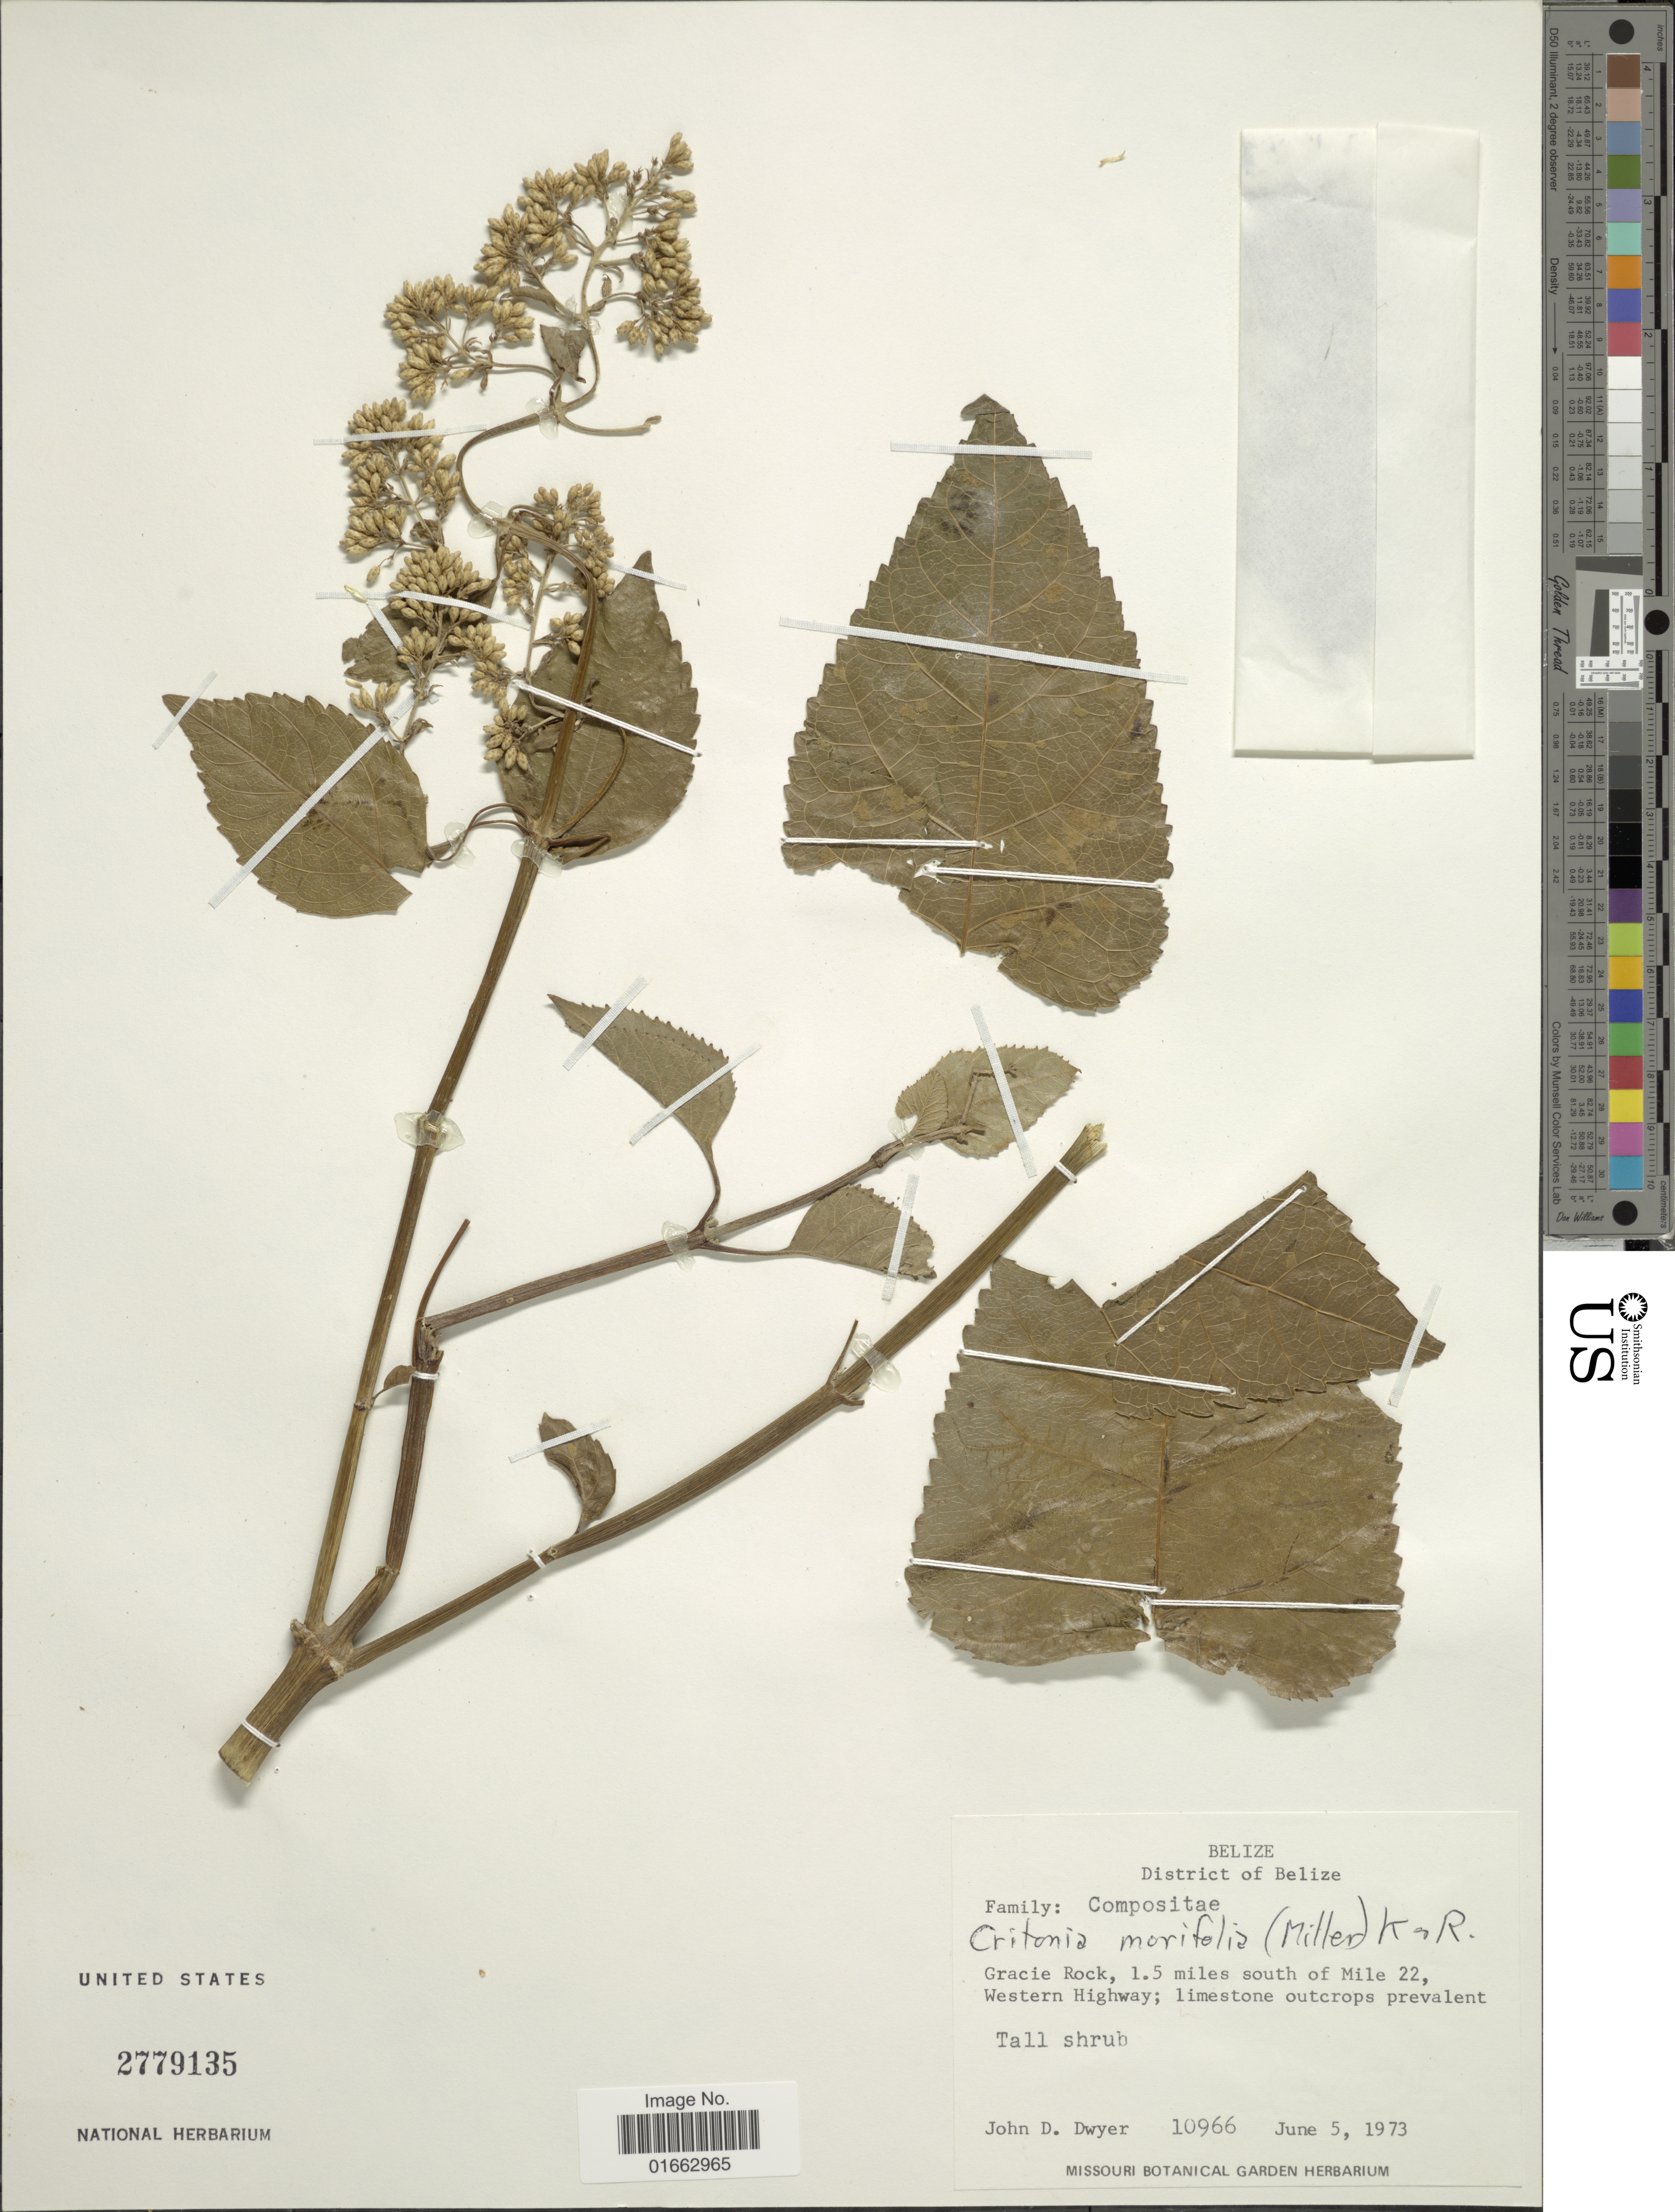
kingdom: Plantae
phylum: Tracheophyta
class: Magnoliopsida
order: Asterales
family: Asteraceae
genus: Critonia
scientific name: Critonia morifolia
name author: (Mill.) R.M. King & H. Rob.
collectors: J. D. Dwyer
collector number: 10966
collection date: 1973-06-05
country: Belize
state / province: Belize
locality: District of Belize, Gracie Rock, 1.5 miles south of Mile 22, Western Highway; limestone outcrops prevalent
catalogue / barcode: US 2779135